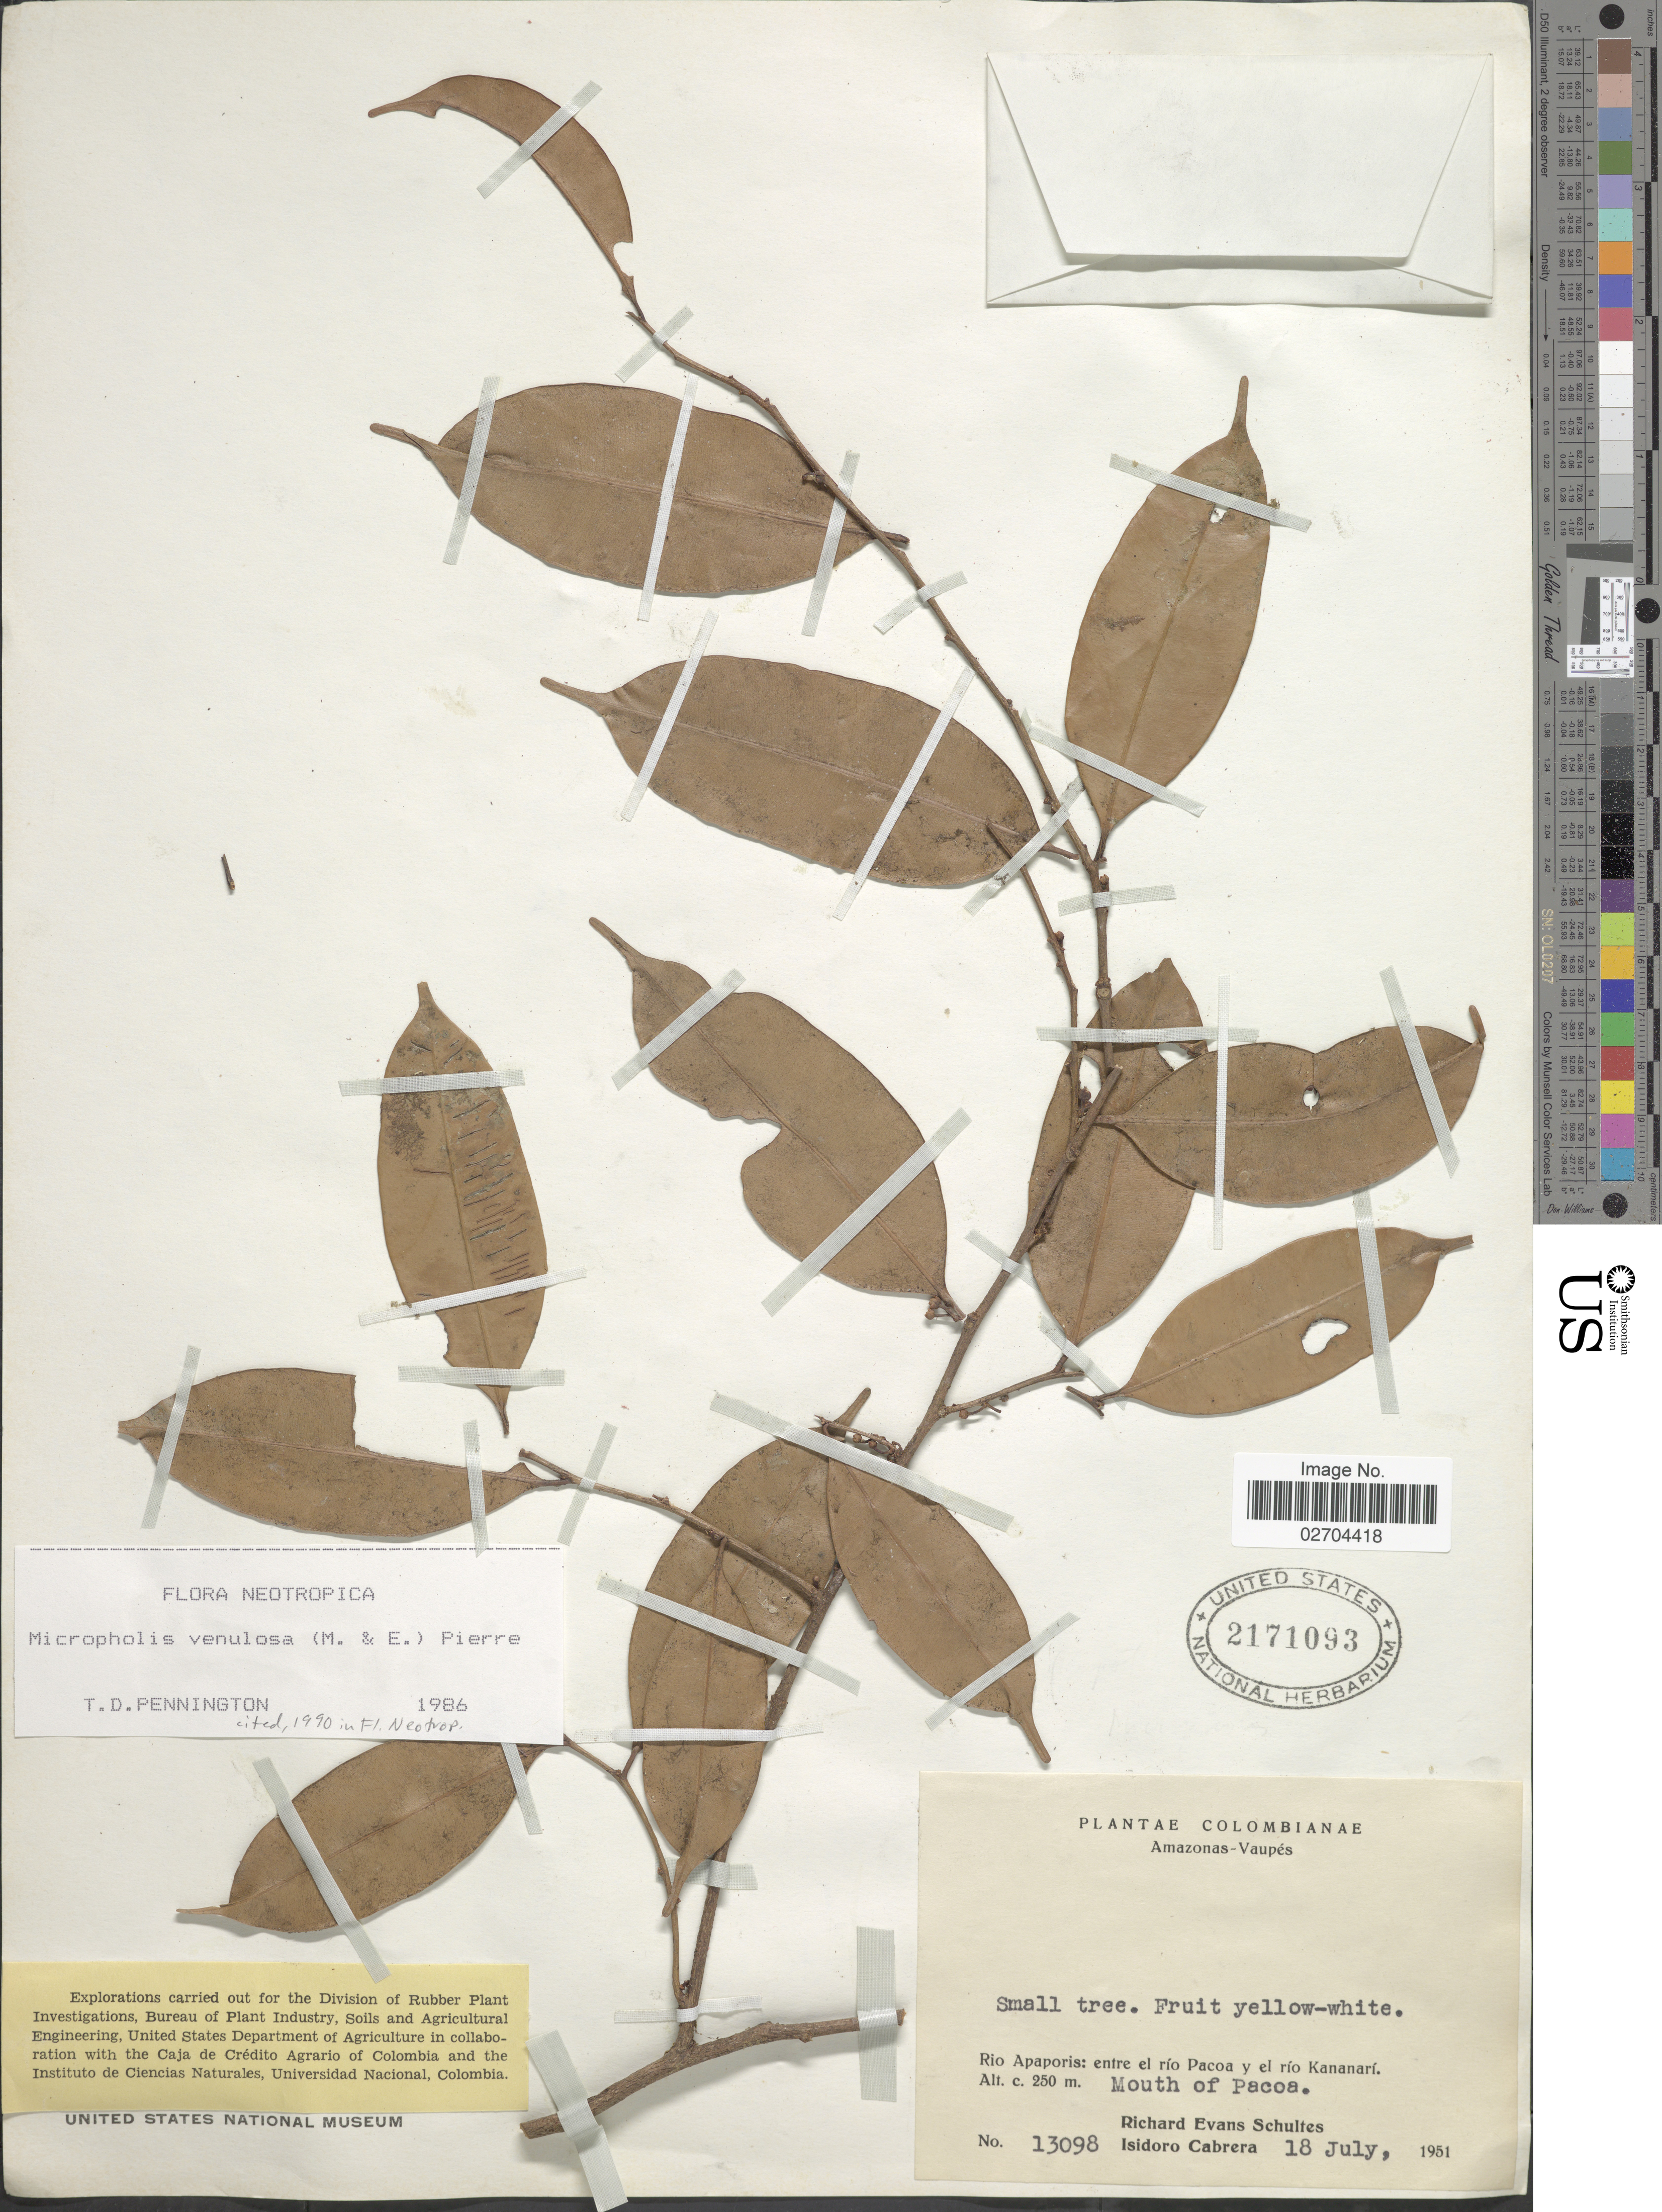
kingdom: Plantae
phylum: Tracheophyta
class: Magnoliopsida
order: Ericales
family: Sapotaceae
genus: Micropholis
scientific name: Micropholis venulosa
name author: (Mart. & Eichler) Pierre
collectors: R. E. Schultes & I. Cabrera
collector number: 13098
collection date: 1951-07-18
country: Colombia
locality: Amazonas-Vaupes, Rio Apaporis: entre el rio Pacoa y el rrio Kananari. Mouth of Pacoa.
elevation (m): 250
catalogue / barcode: US 2171093